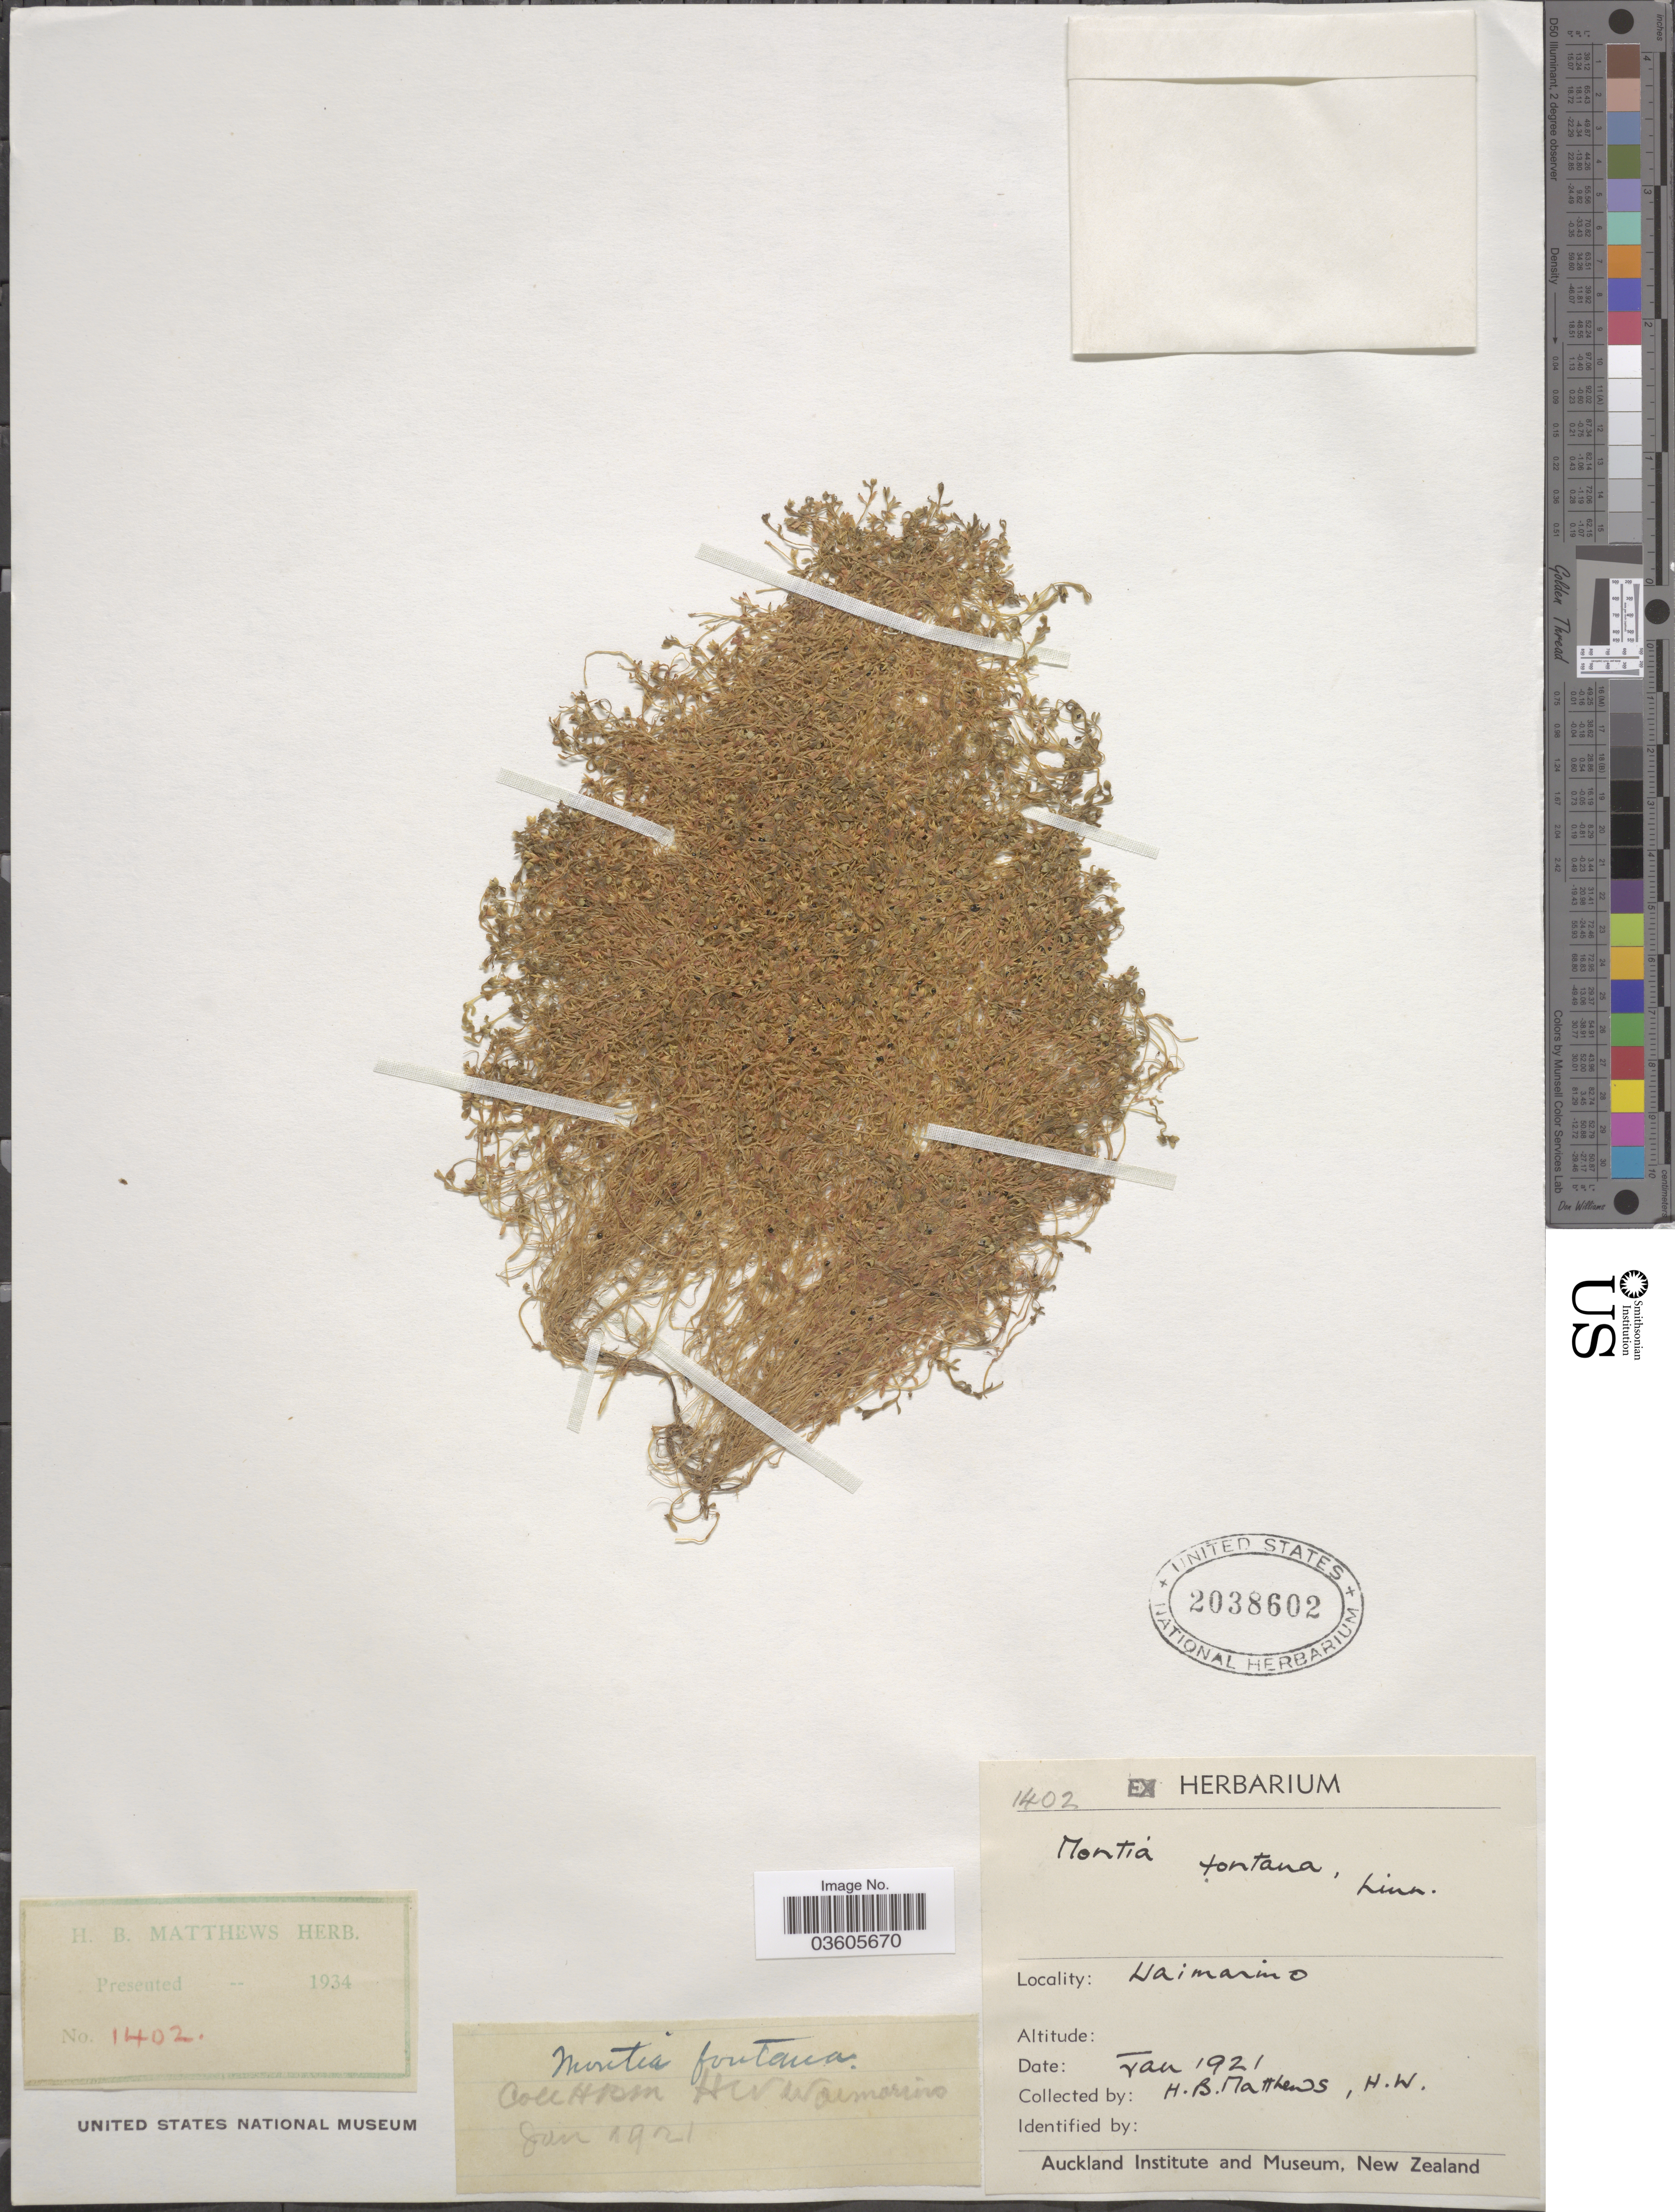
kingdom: Plantae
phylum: Tracheophyta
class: Magnoliopsida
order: Caryophyllales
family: Montiaceae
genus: Montia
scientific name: Montia fontana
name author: L.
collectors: H. B. Matthews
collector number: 1402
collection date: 1921-01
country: New Zealand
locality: Waimarino.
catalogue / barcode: US 2038602